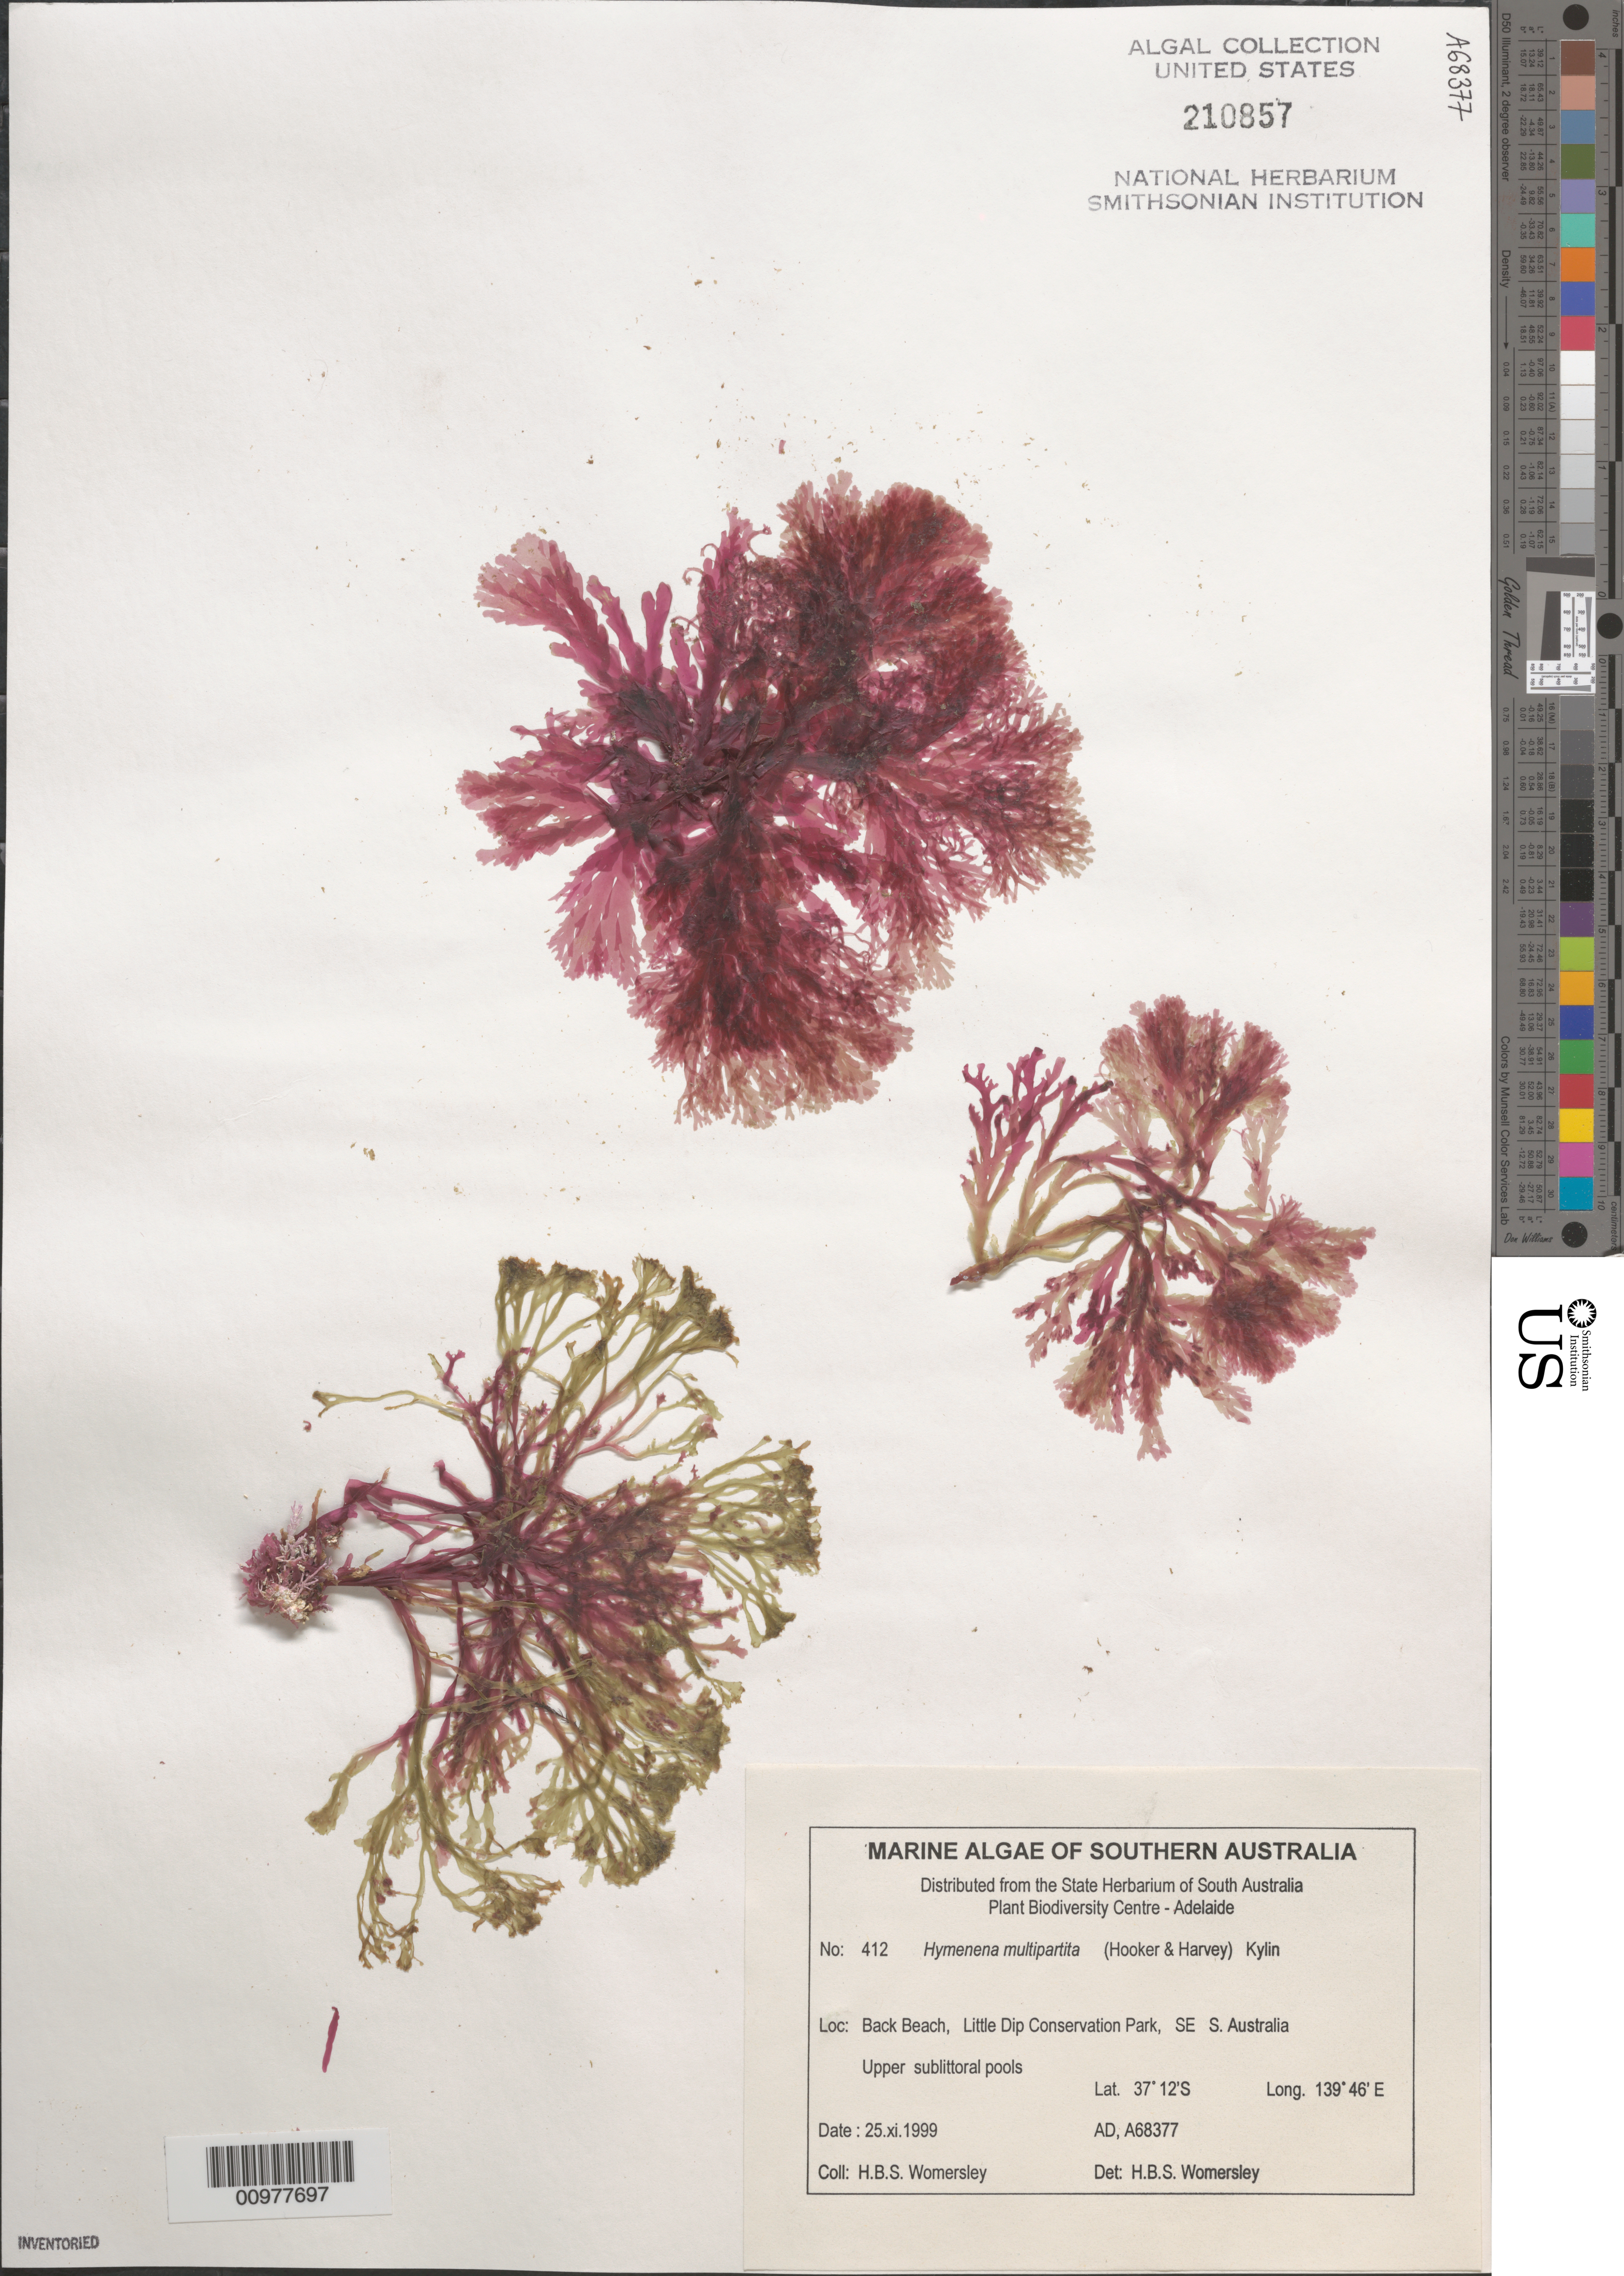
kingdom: Plantae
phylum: Rhodophyta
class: Florideophyceae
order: Ceramiales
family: Delesseriaceae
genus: Hymenena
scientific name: Hymenena multipartita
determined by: Womersley, H. B. S.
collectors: H. B. S. Womersley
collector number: AD A68377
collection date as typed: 25 Nov 1999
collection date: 1999-11-25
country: Australia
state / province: South Australia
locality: Back Beach, Little Dip Conservation Park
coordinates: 37 12'S, 139 46'E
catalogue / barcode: US 210857